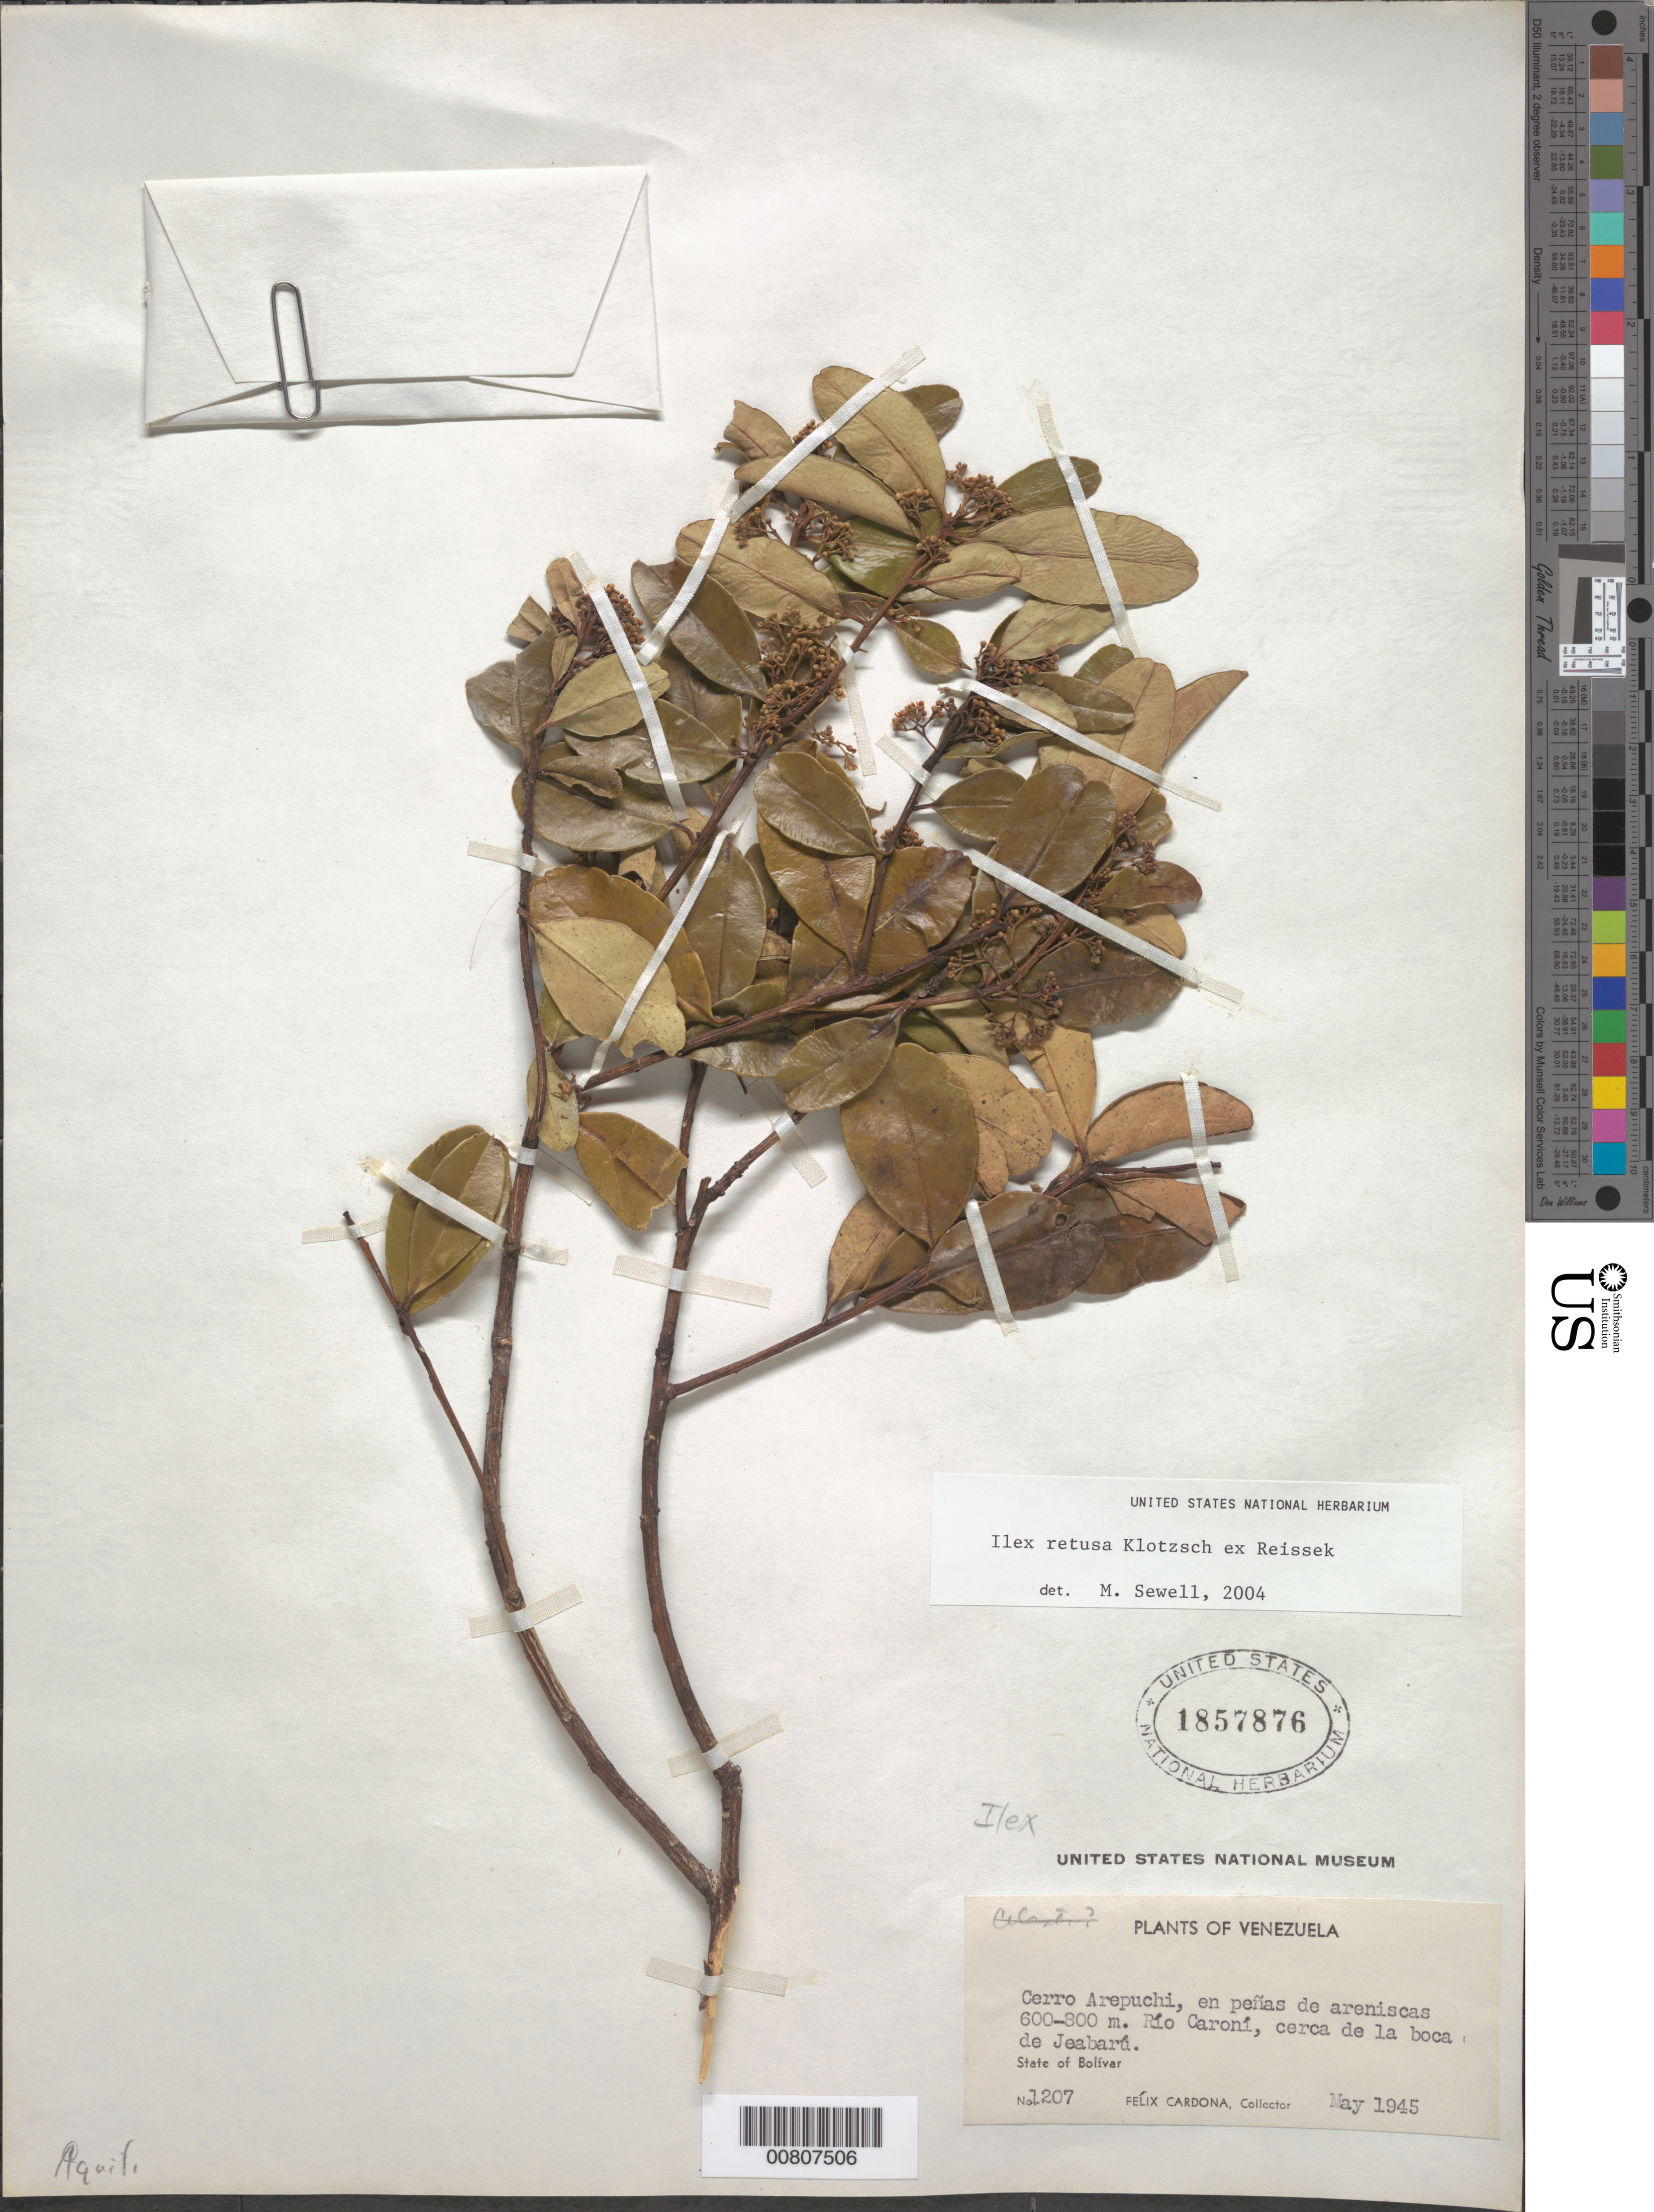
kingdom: Plantae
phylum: Tracheophyta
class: Magnoliopsida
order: Aquifoliales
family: Aquifoliaceae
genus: Ilex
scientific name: Ilex retusa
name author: Klotzsch ex Reissek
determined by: Sewell, M.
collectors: F. Cardona Puig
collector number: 1207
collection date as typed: May-45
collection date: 1945-05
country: Venezuela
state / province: Bolívar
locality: Río Caroní, Cerro Arepuchi, near mouth of Río Jaebarú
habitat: Sandstone cliffs/projections, near mouth of river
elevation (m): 600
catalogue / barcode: US 1857876